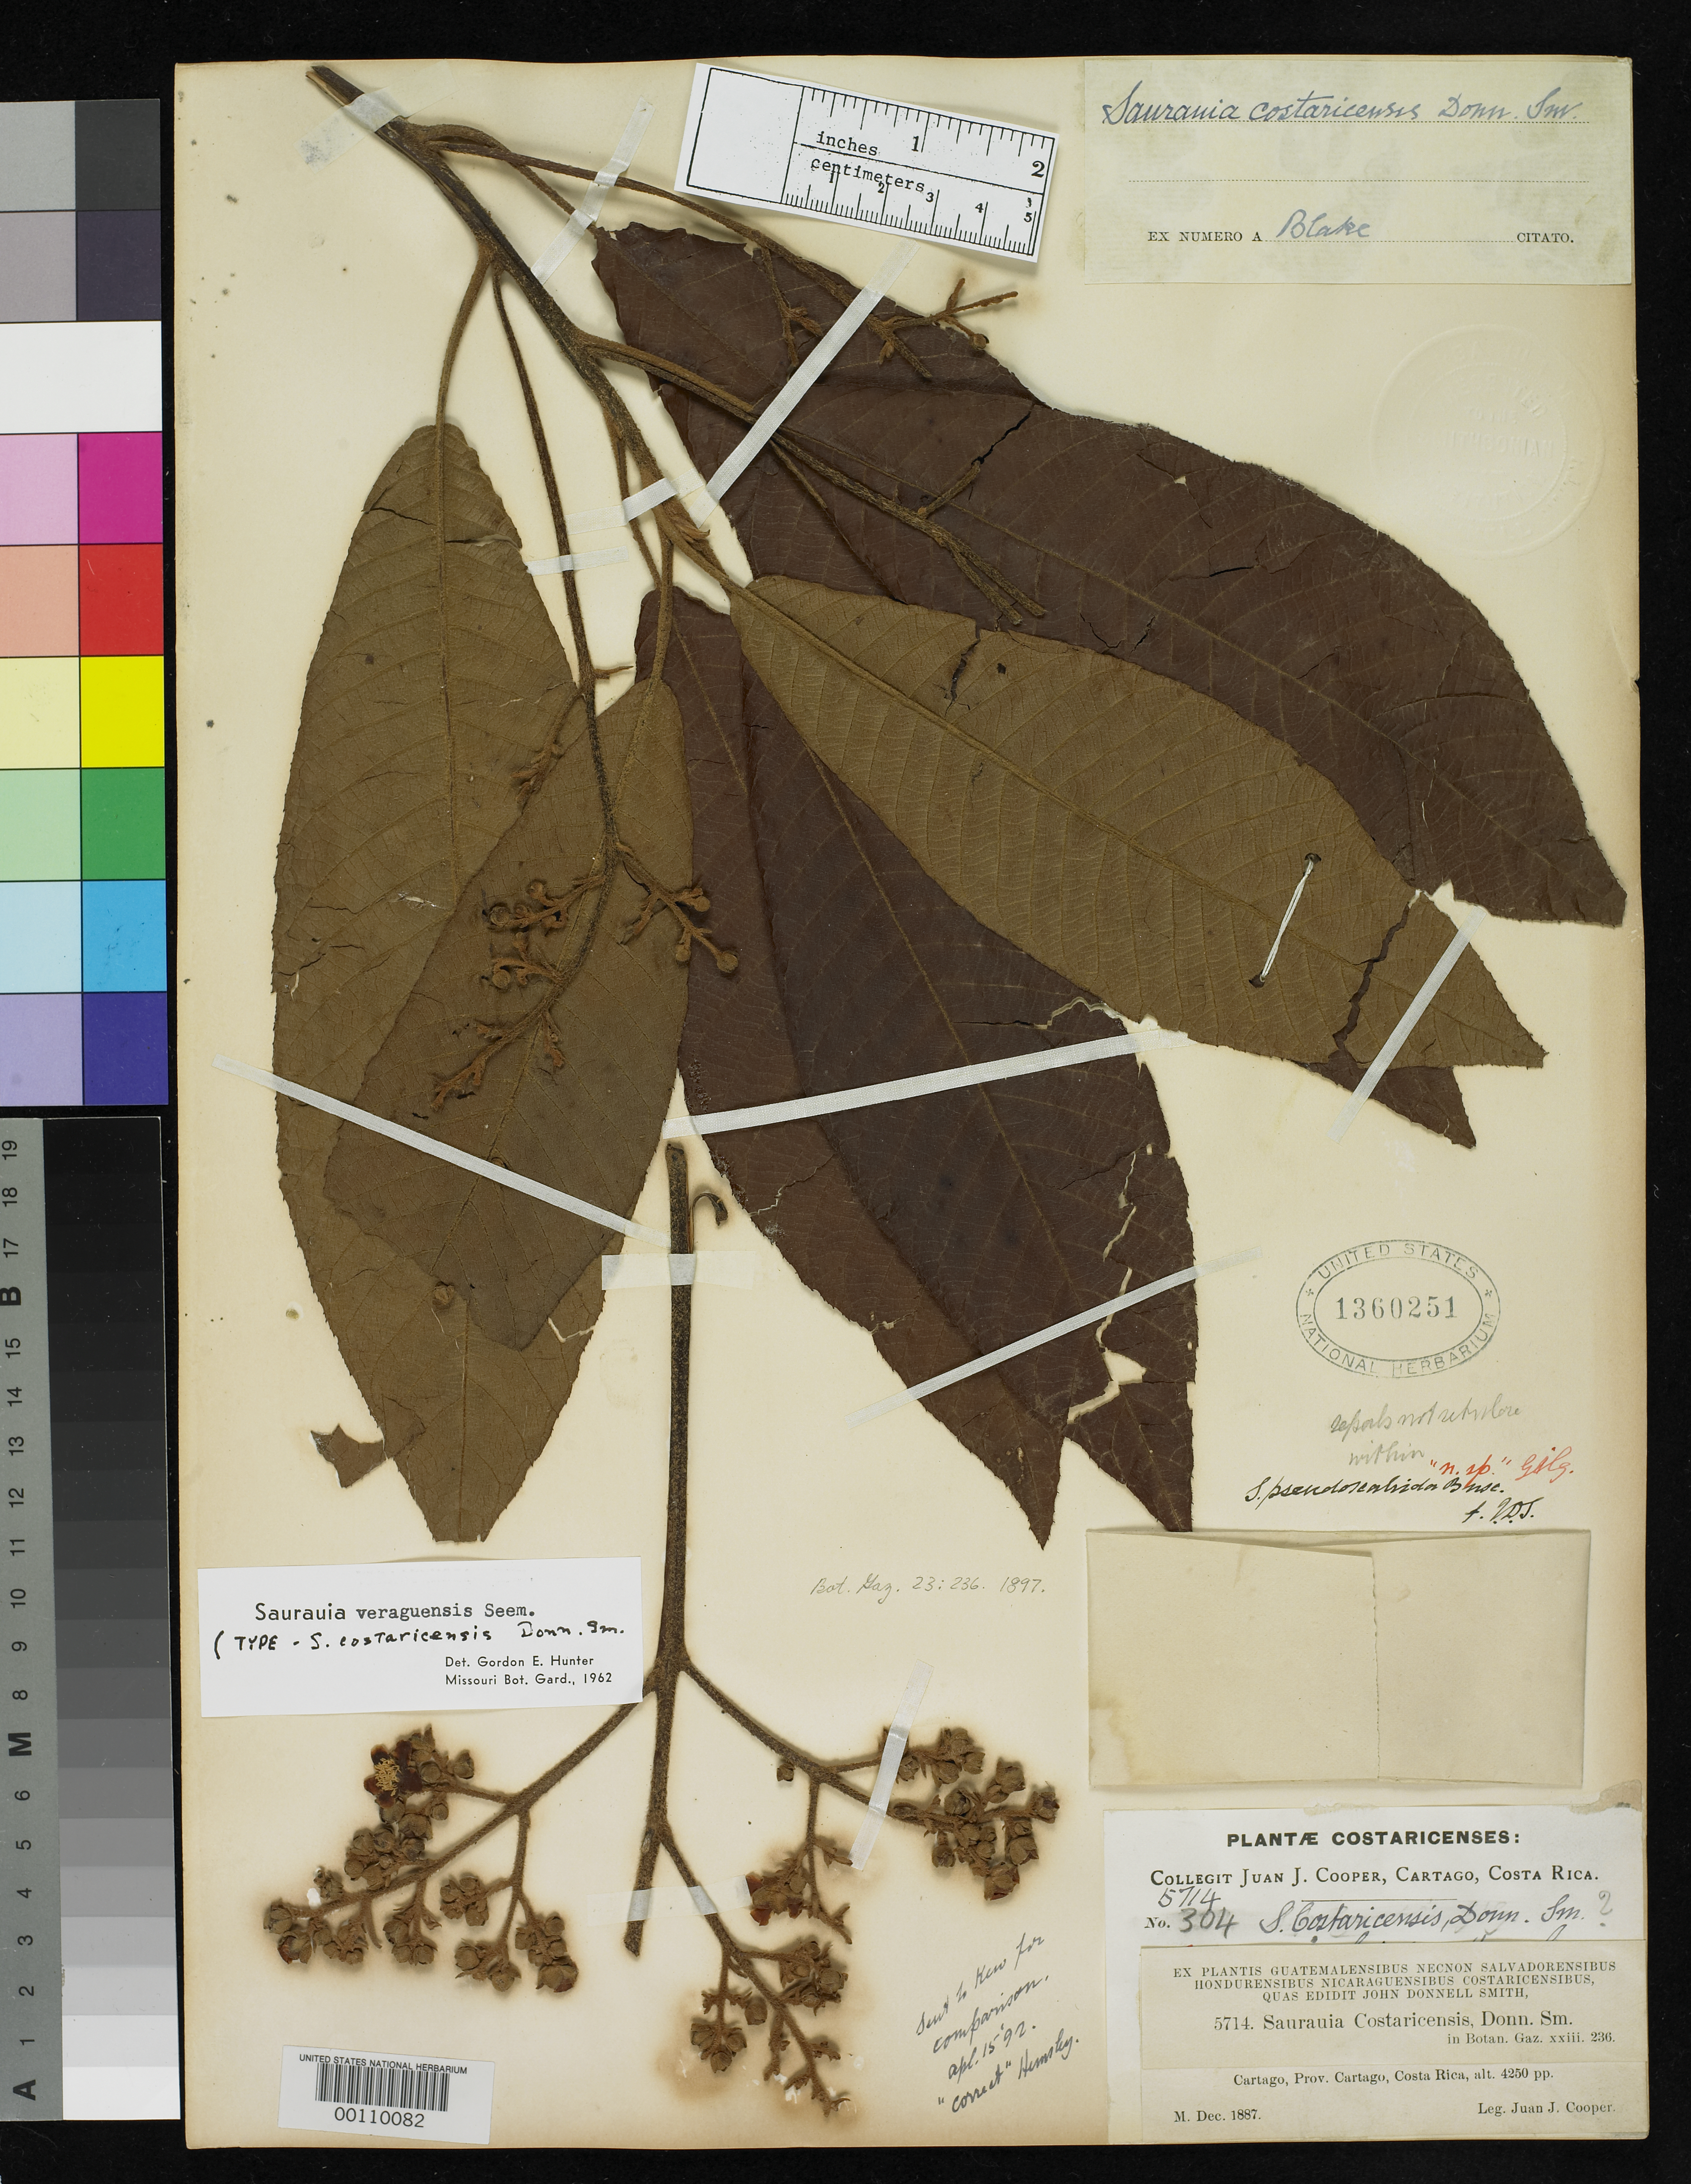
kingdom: Plantae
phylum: Tracheophyta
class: Magnoliopsida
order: Ericales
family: Actinidiaceae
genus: Saurauia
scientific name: Saurauia costaricensis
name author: Donn. Sm.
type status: Lectotype; Syntype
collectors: J. J. Cooper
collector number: J.D.S. 5714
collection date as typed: Dec 1887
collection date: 1887-12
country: Costa Rica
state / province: Cartago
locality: Cartago, Prov. Cartago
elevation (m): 1295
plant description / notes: Cooper 304 = Cooper [Donn. Sm.] 5714 as cited (re-numbered by Donnell Smith). Hunter cited this collection as the "type" but without explicitly citing the [lecto] type herbarium; but US duplicate is also annotated "TYPE" by Hunter, effectively lectotypifying.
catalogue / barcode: US 1360251